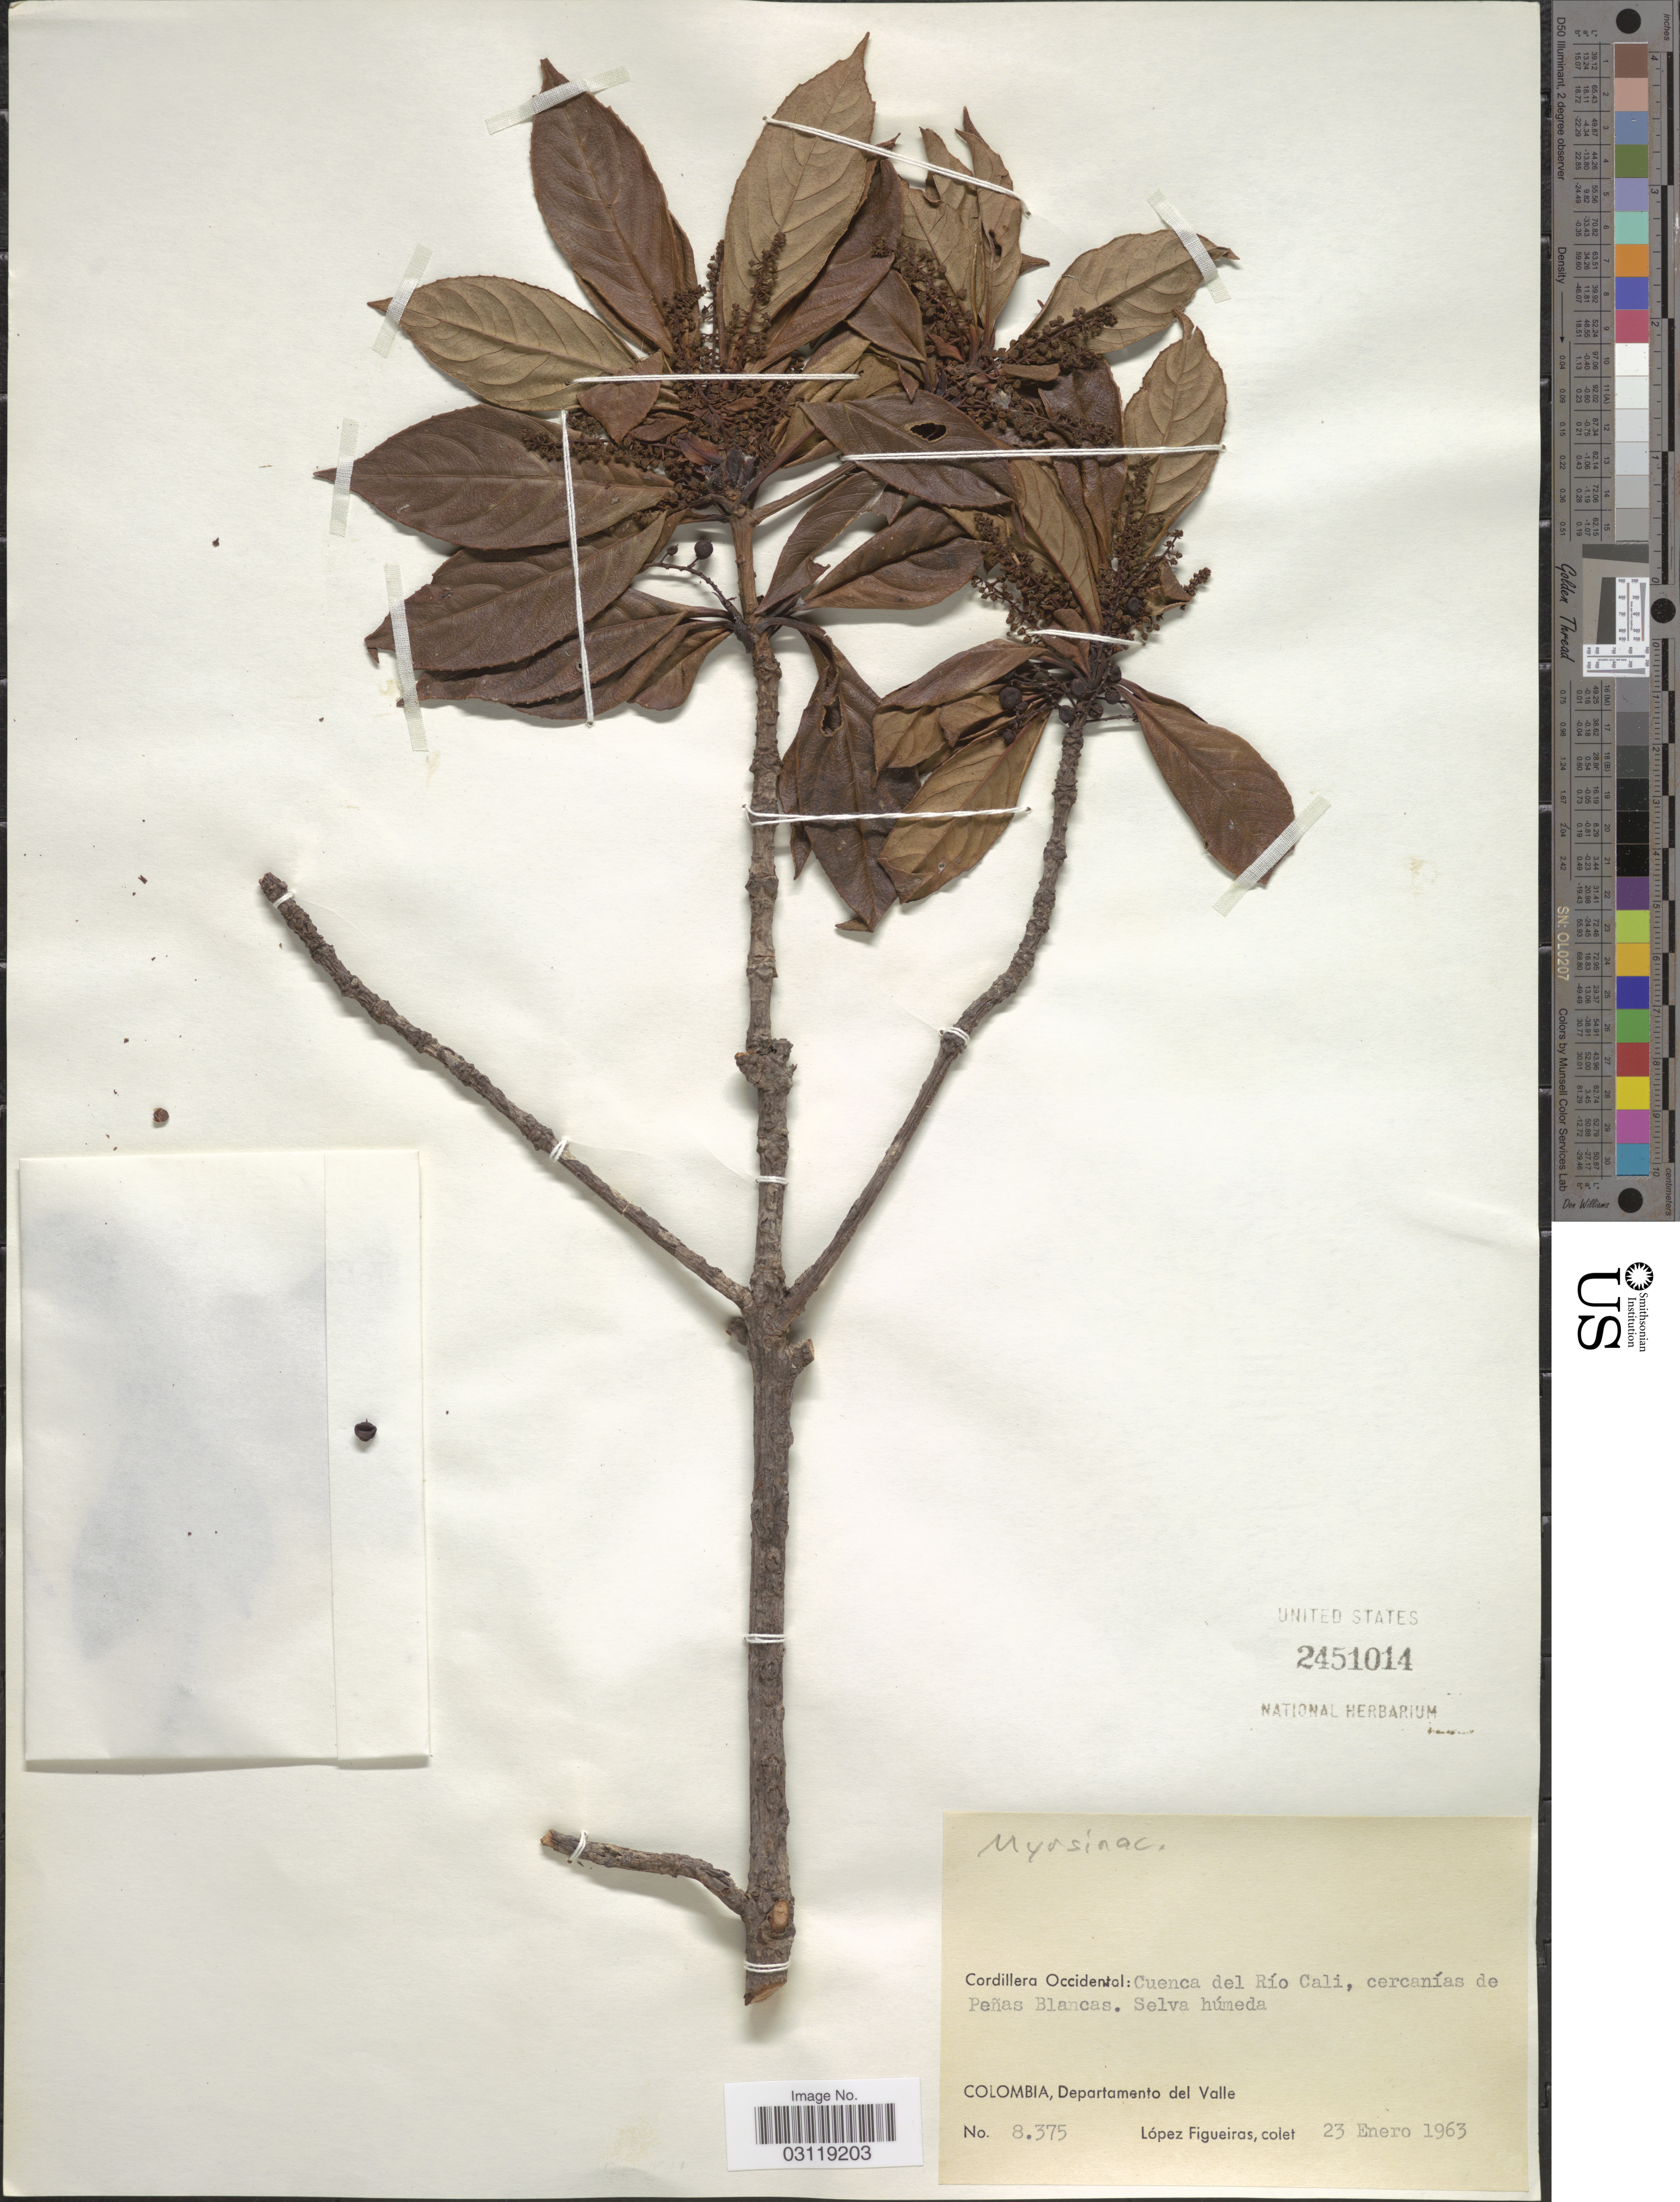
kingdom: Plantae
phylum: Tracheophyta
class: Magnoliopsida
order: Ericales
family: Primulaceae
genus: Cybianthus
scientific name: Cybianthus pastensis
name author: (Mez) G. Agostini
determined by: Pipoly, J. J.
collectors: M. López Figueiras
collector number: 8375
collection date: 1963-01-23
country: Colombia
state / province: Valle del Cauca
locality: Cordillera Occidental: Cuenca del Río Cali, cercanías de Peñas Blancas. Departamento del Valle.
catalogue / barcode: US 2451014